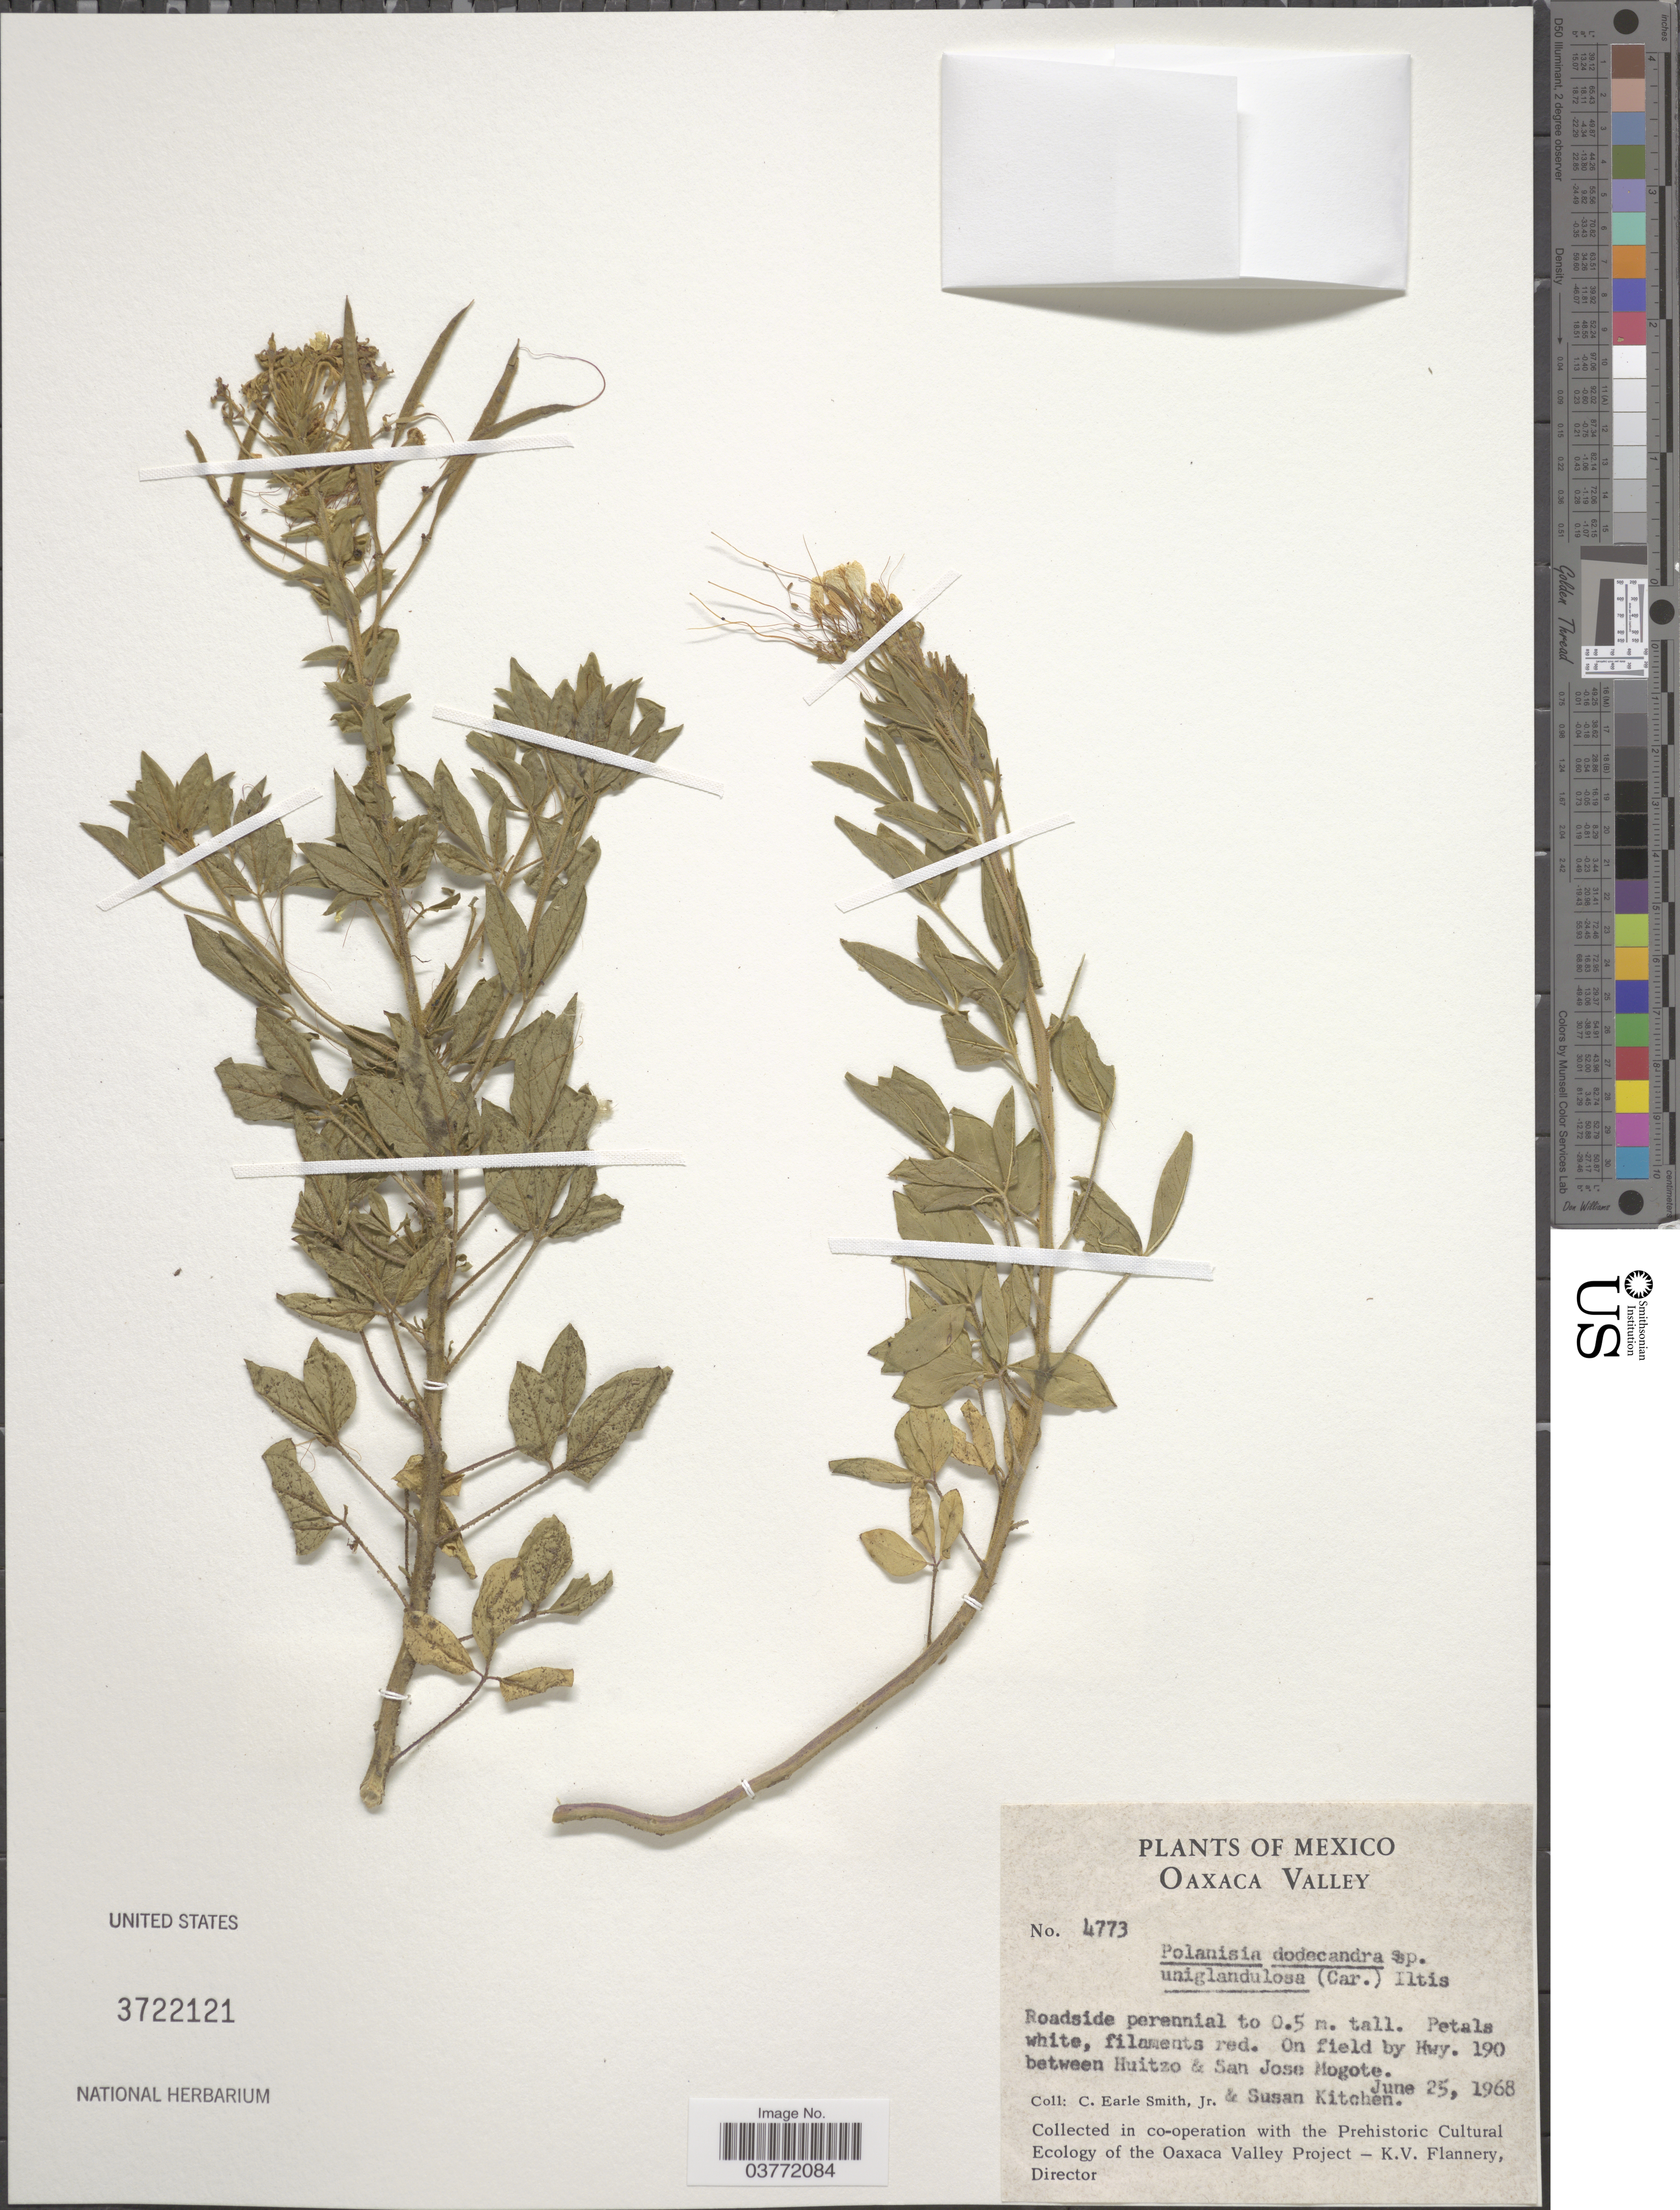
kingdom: Plantae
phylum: Tracheophyta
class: Magnoliopsida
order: Brassicales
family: Cleomaceae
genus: Polanisia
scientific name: Polanisia uniglandulosa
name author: (Cav.) DC.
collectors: C. E. Smith Jr. & S. Kitchen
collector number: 4773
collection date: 1968-06-25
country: Mexico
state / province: Oaxaca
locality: Oaxaca Valley. On field by Hwy. 190 between Huitzo & San Jose Mogote.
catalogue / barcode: US 3722121